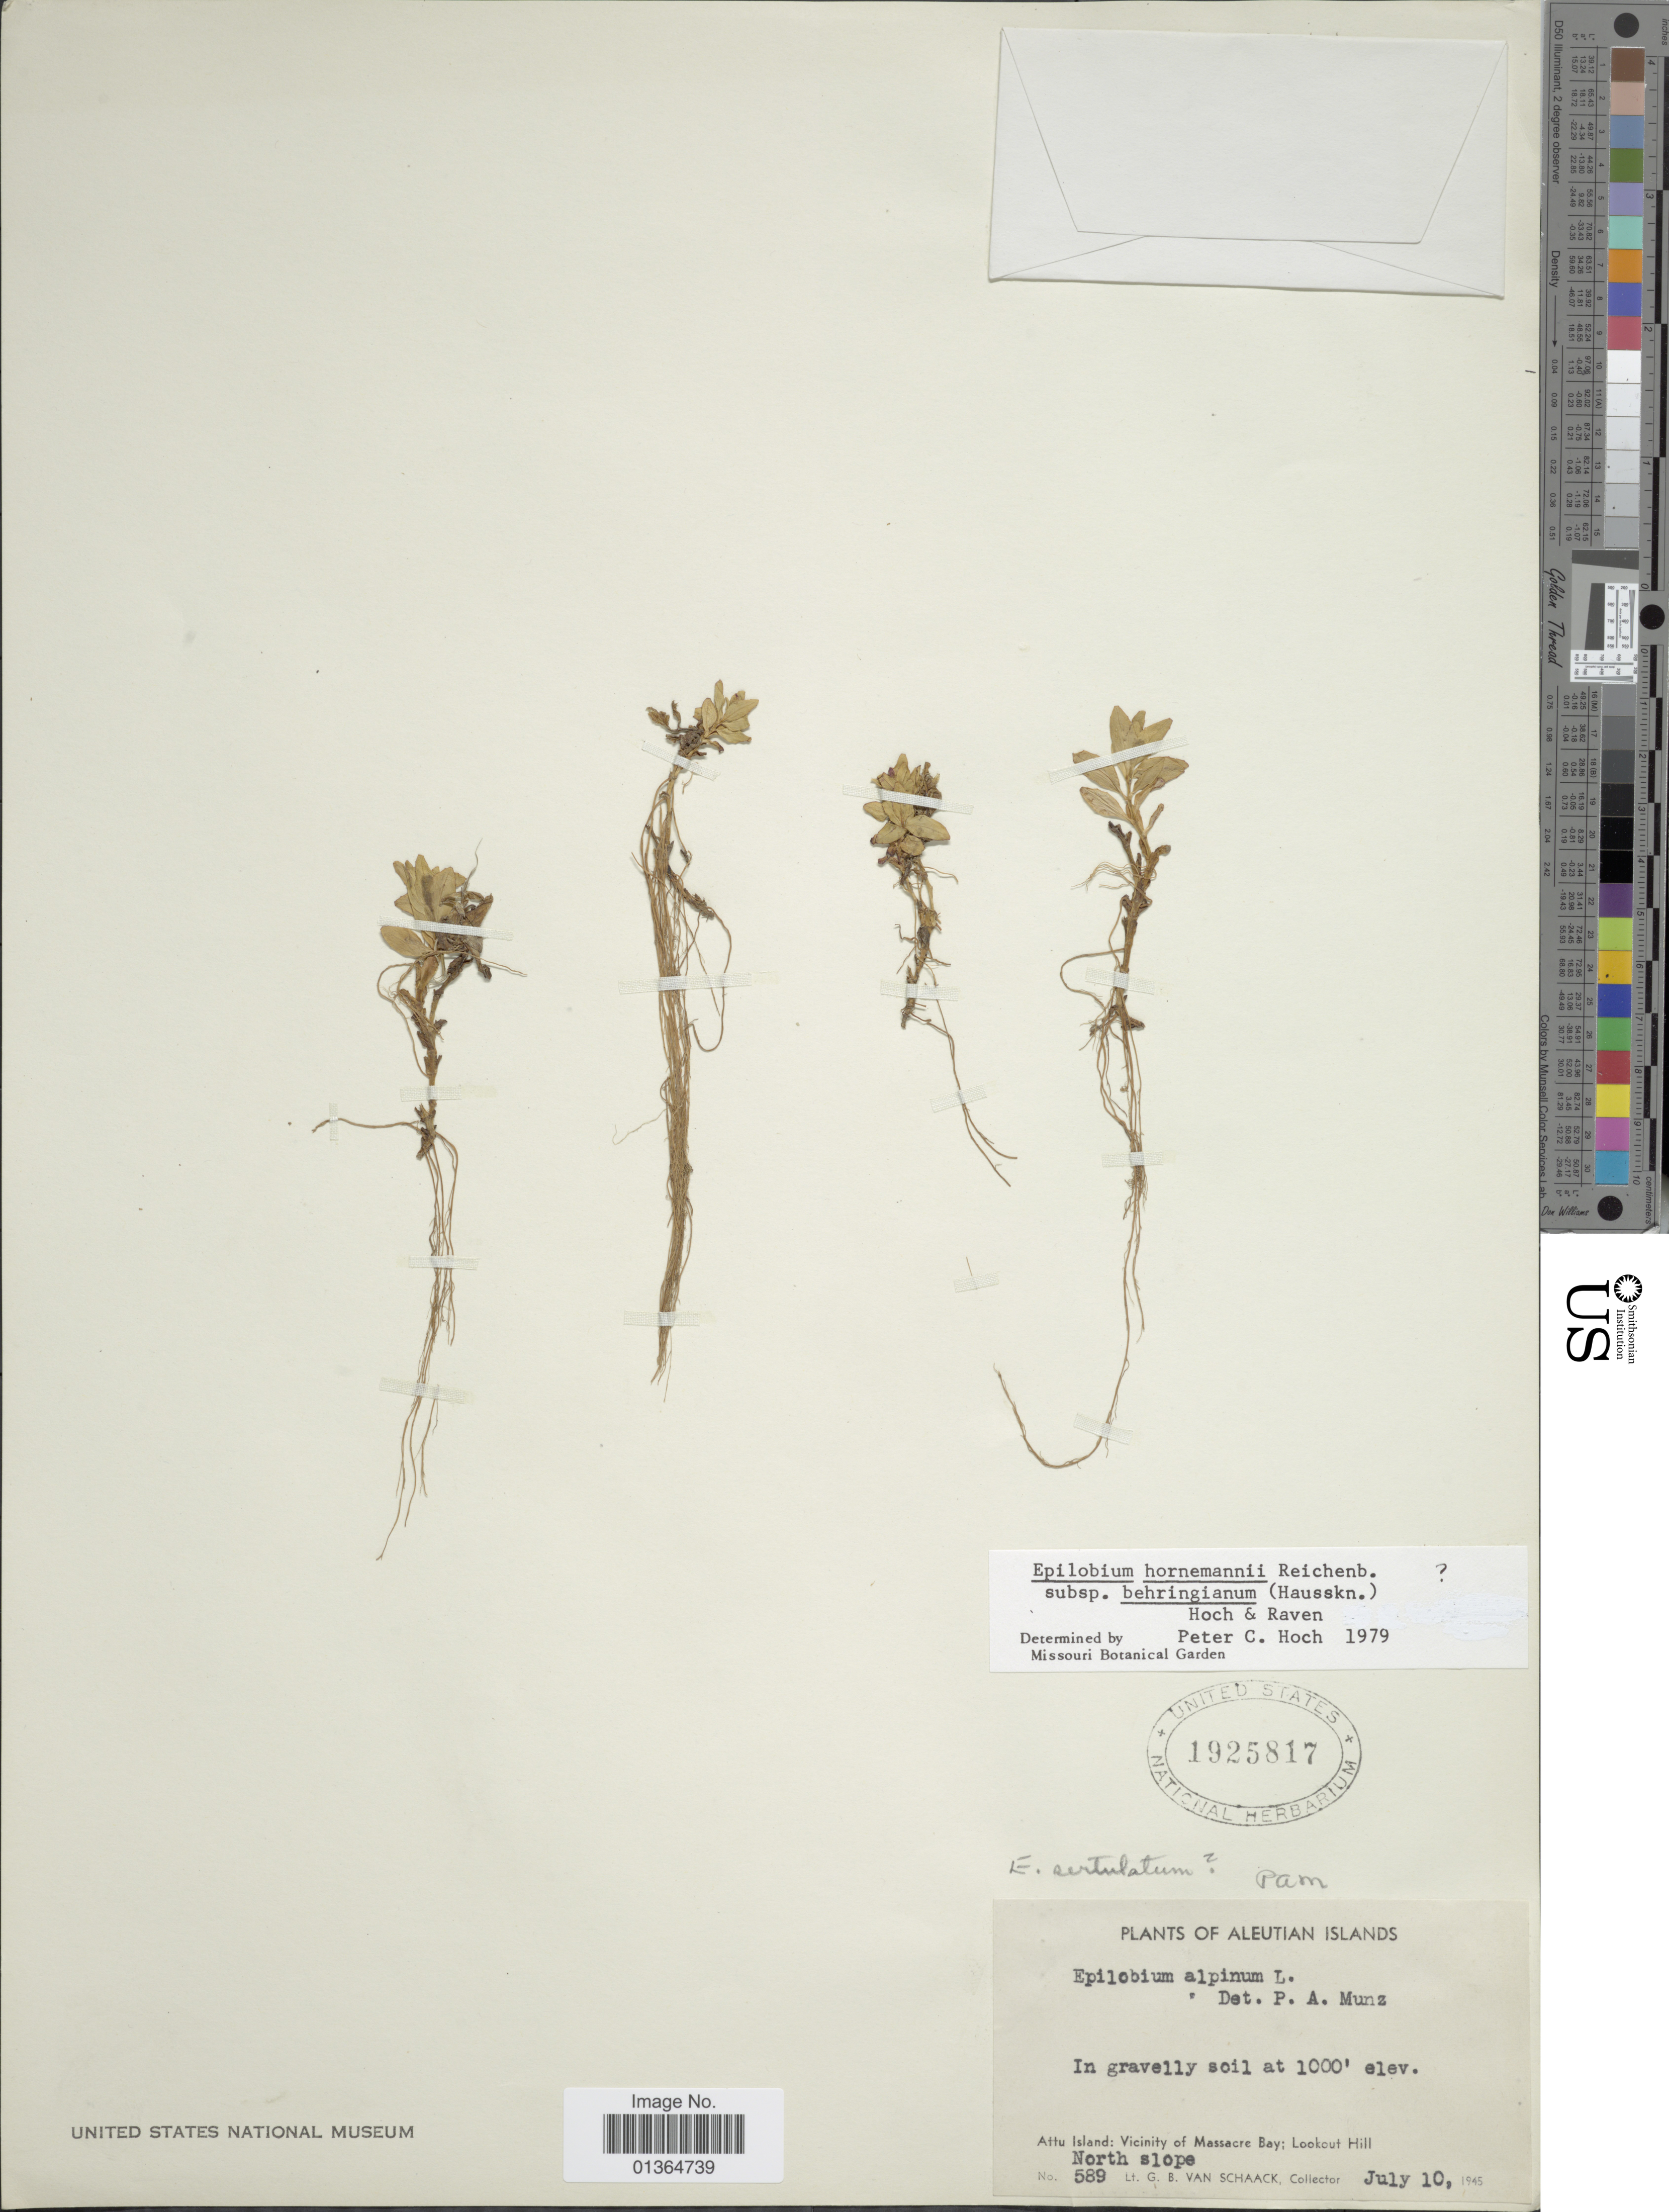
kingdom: Plantae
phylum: Tracheophyta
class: Magnoliopsida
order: Myrtales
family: Onagraceae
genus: Epilobium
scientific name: Epilobium hornemannii subsp. behringianum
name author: (Hausskn.) Hoch & P.H. Raven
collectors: G. Van Schaack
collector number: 589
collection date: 1945-07-10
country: United States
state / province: Alaska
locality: Aleutian Islands. Attu Island: Vicinity of Massacre Bay; Lookout Hill. North slope.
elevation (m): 305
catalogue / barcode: US 1925817